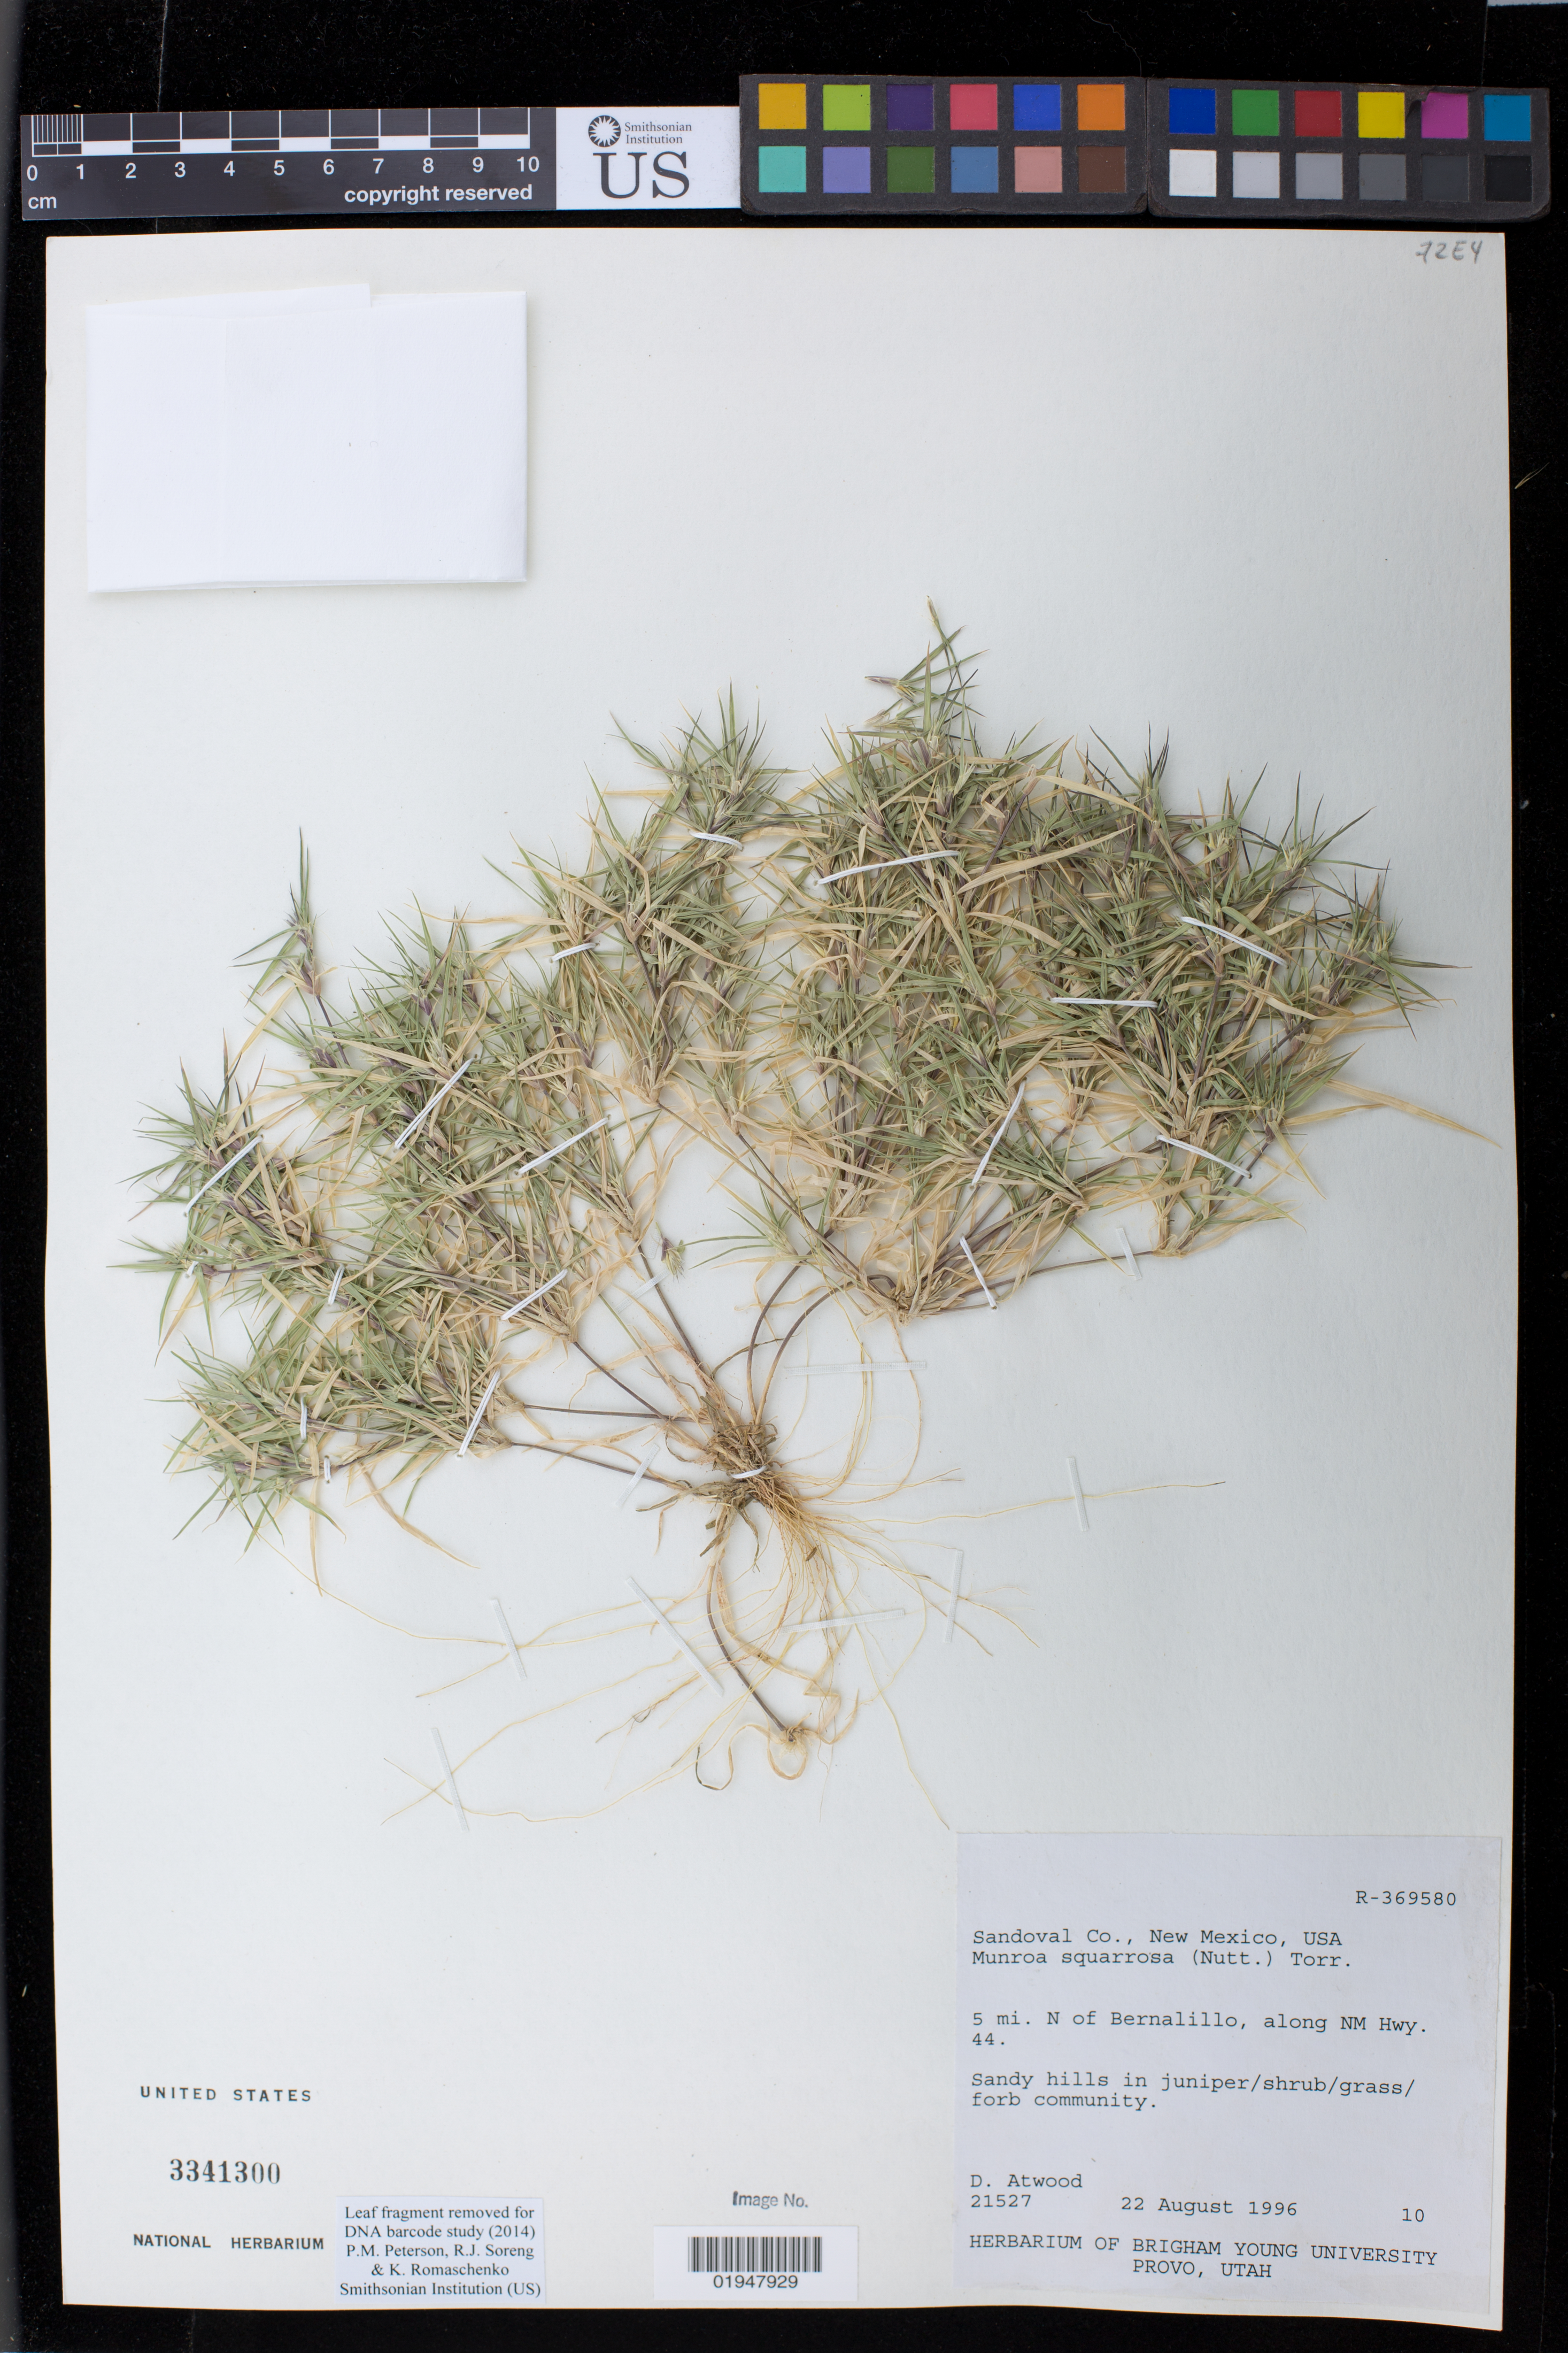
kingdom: Plantae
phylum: Tracheophyta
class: Liliopsida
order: Poales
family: Poaceae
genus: Munroa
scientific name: Munroa squarrosa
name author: (Nutt.) Torr.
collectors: D. Atwood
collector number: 21527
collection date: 1996-08-22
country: United States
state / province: New Mexico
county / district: Sandoval County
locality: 5 mi. N of Bernalillo, along NM Hwy. 44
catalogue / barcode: US 3341300